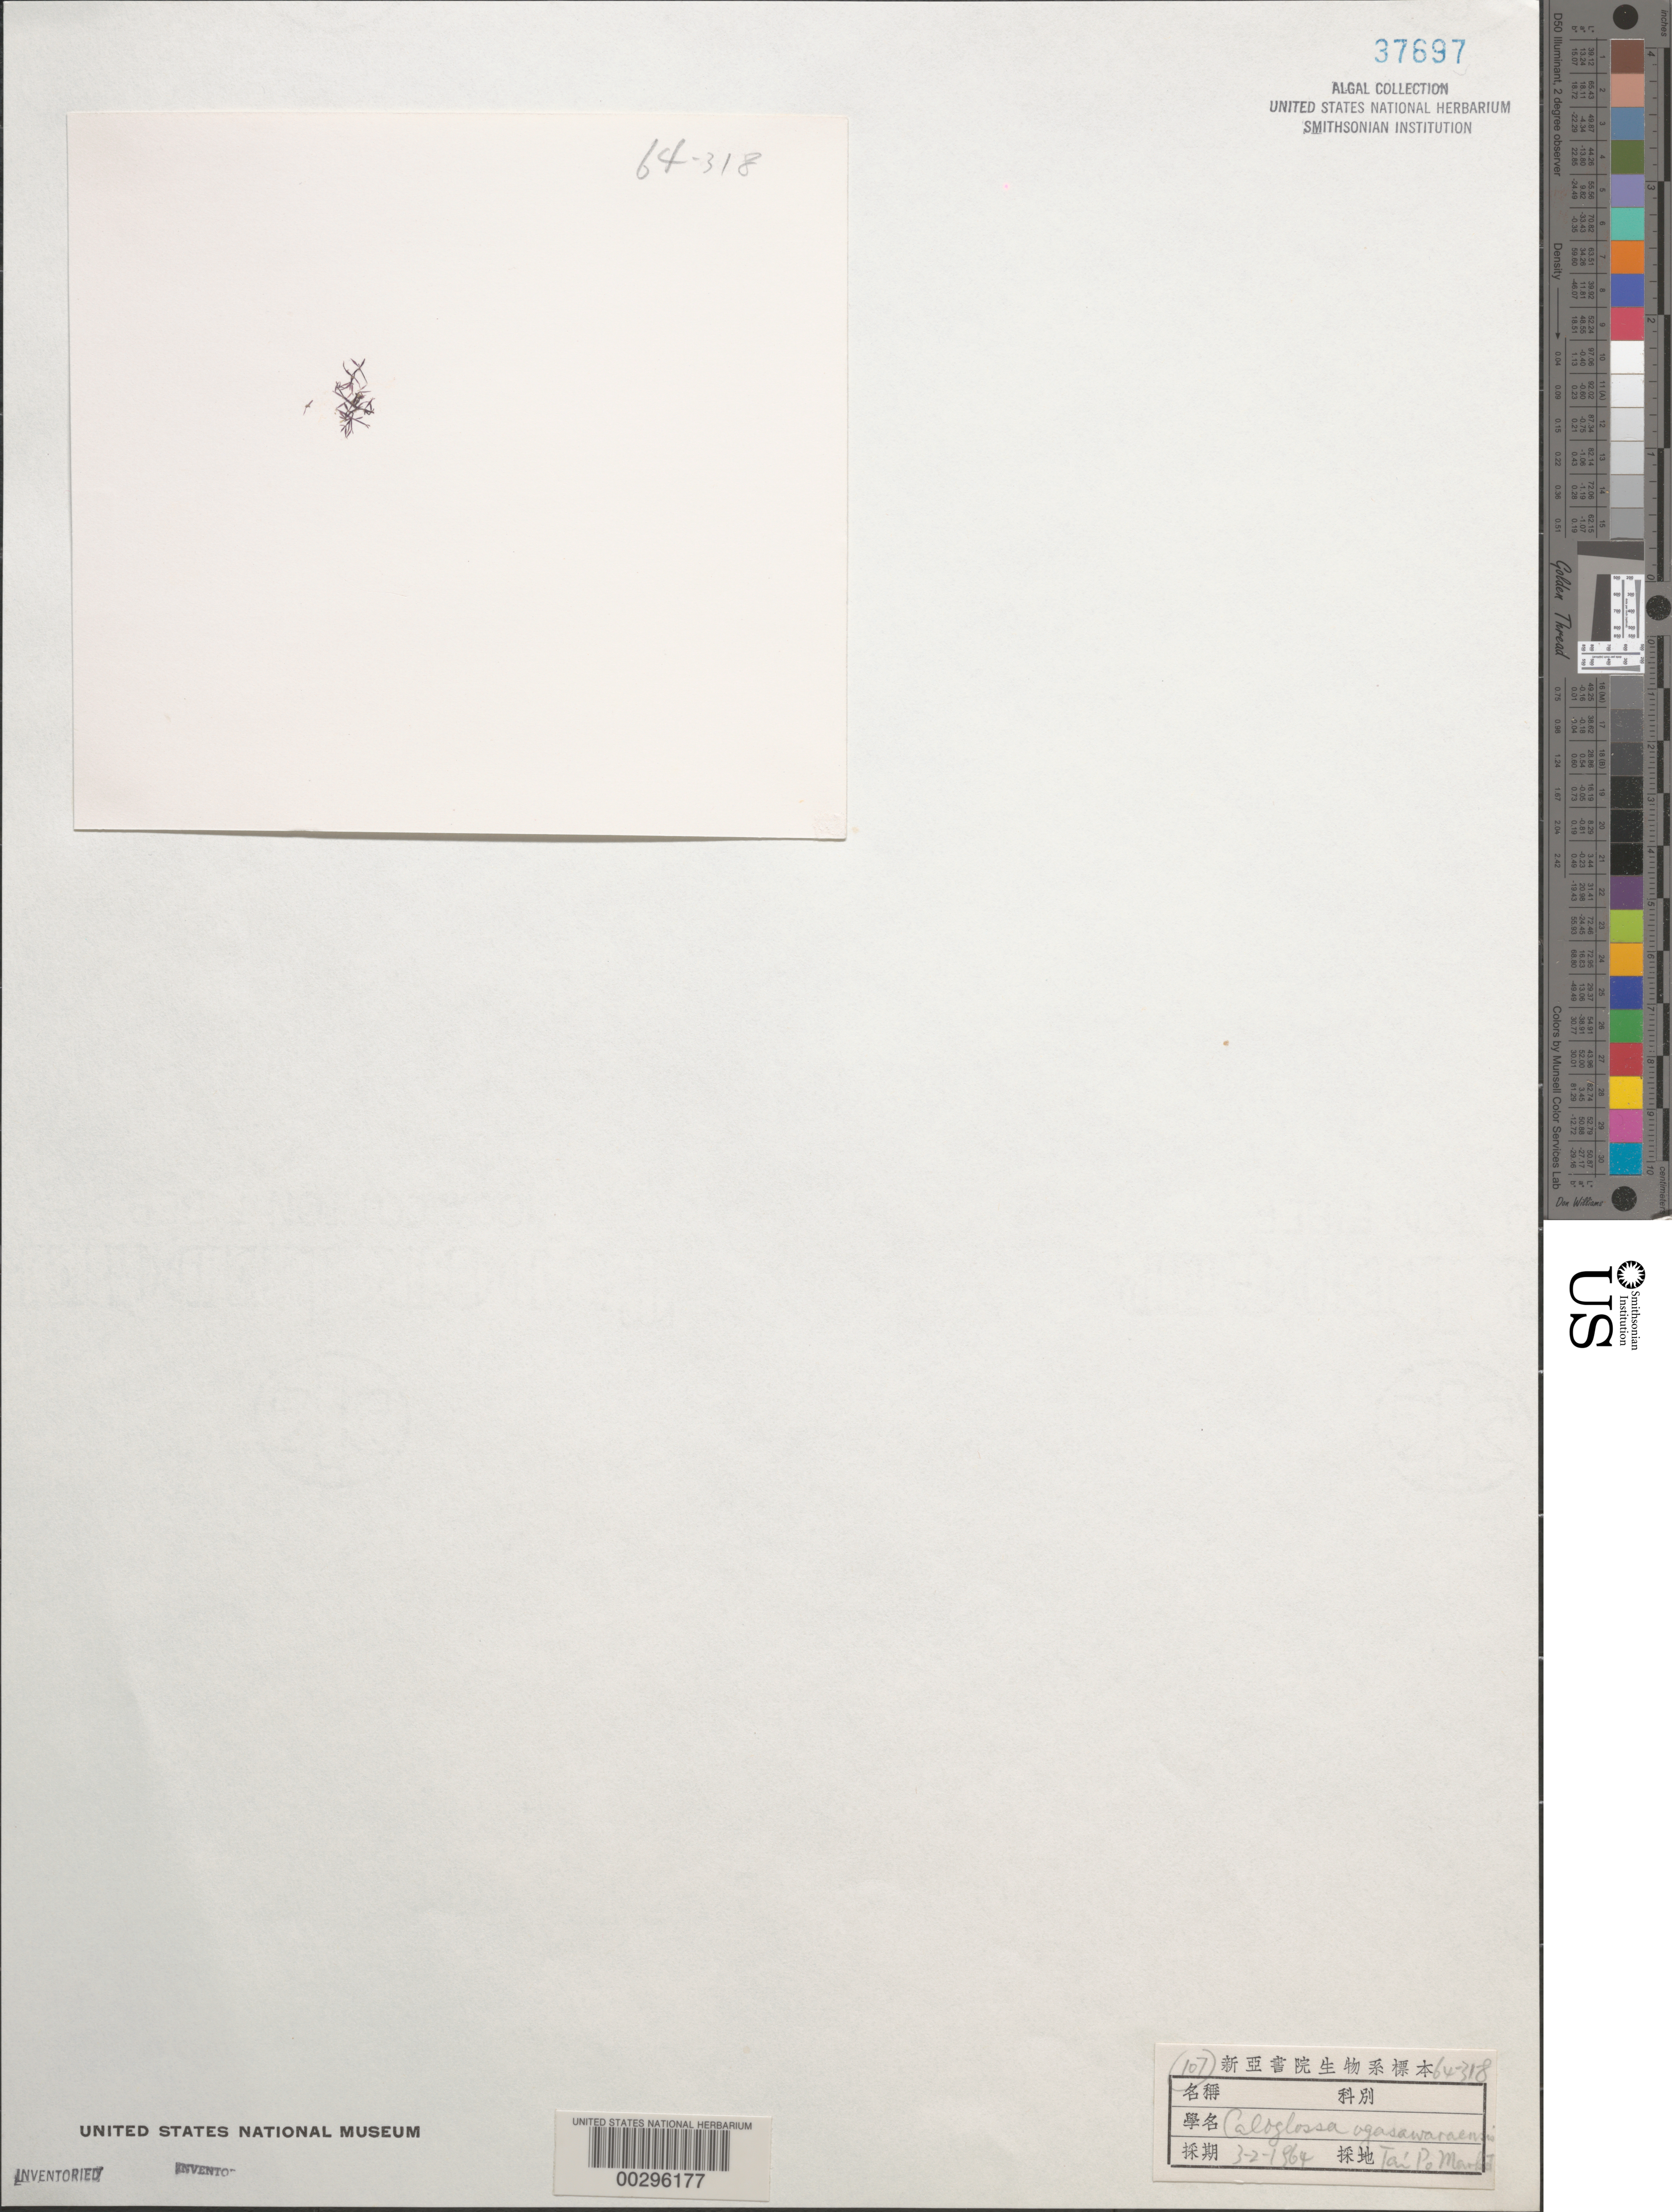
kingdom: Plantae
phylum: Rhodophyta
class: Florideophyceae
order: Ceramiales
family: Delesseriaceae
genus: Caloglossa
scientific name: Caloglossa ogasawaraensis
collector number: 64-318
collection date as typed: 03 Feb 1964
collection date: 1964-02-03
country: China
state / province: Hong Kong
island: Hong Kong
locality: Tai Po Market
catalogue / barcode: US 37697